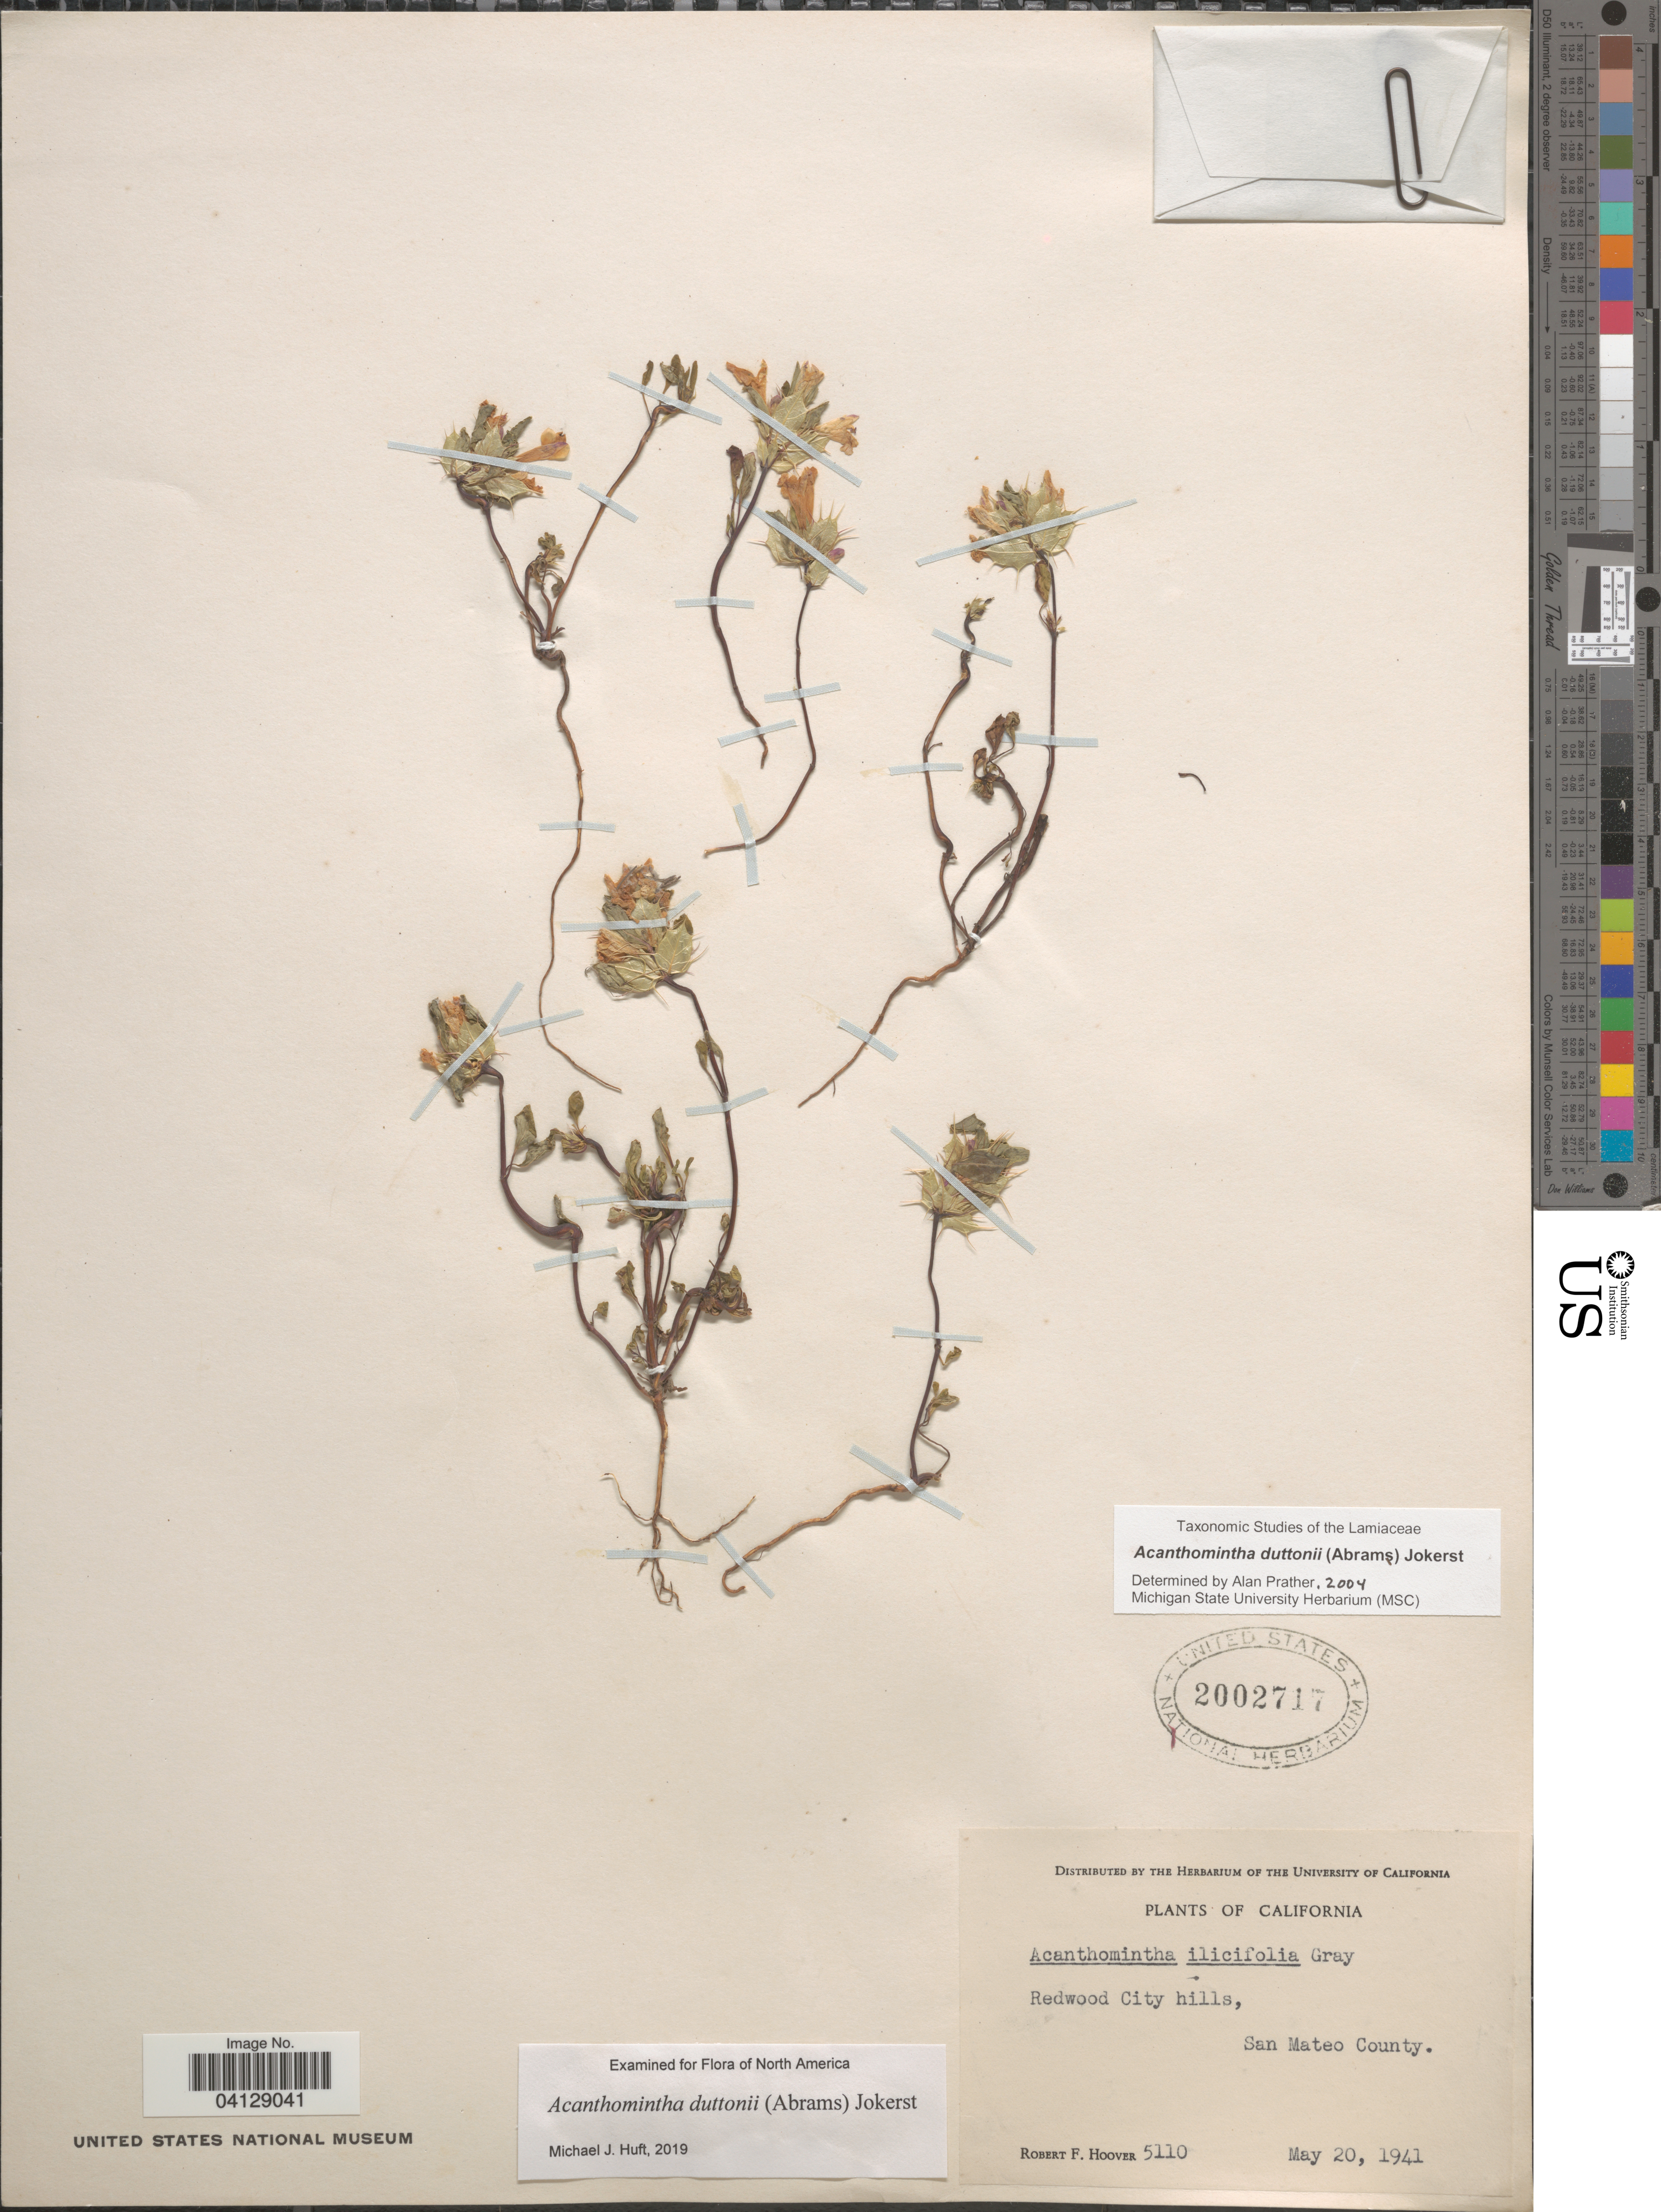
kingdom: Plantae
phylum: Tracheophyta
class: Magnoliopsida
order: Lamiales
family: Lamiaceae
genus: Acanthomintha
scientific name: Acanthomintha duttonii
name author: (Abrams) Jokerst.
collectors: R. F. Hoover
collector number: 5110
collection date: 1941-05-20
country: United States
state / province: California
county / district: San Mateo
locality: Redwood City hills, San Mateo County.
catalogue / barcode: US 2002717